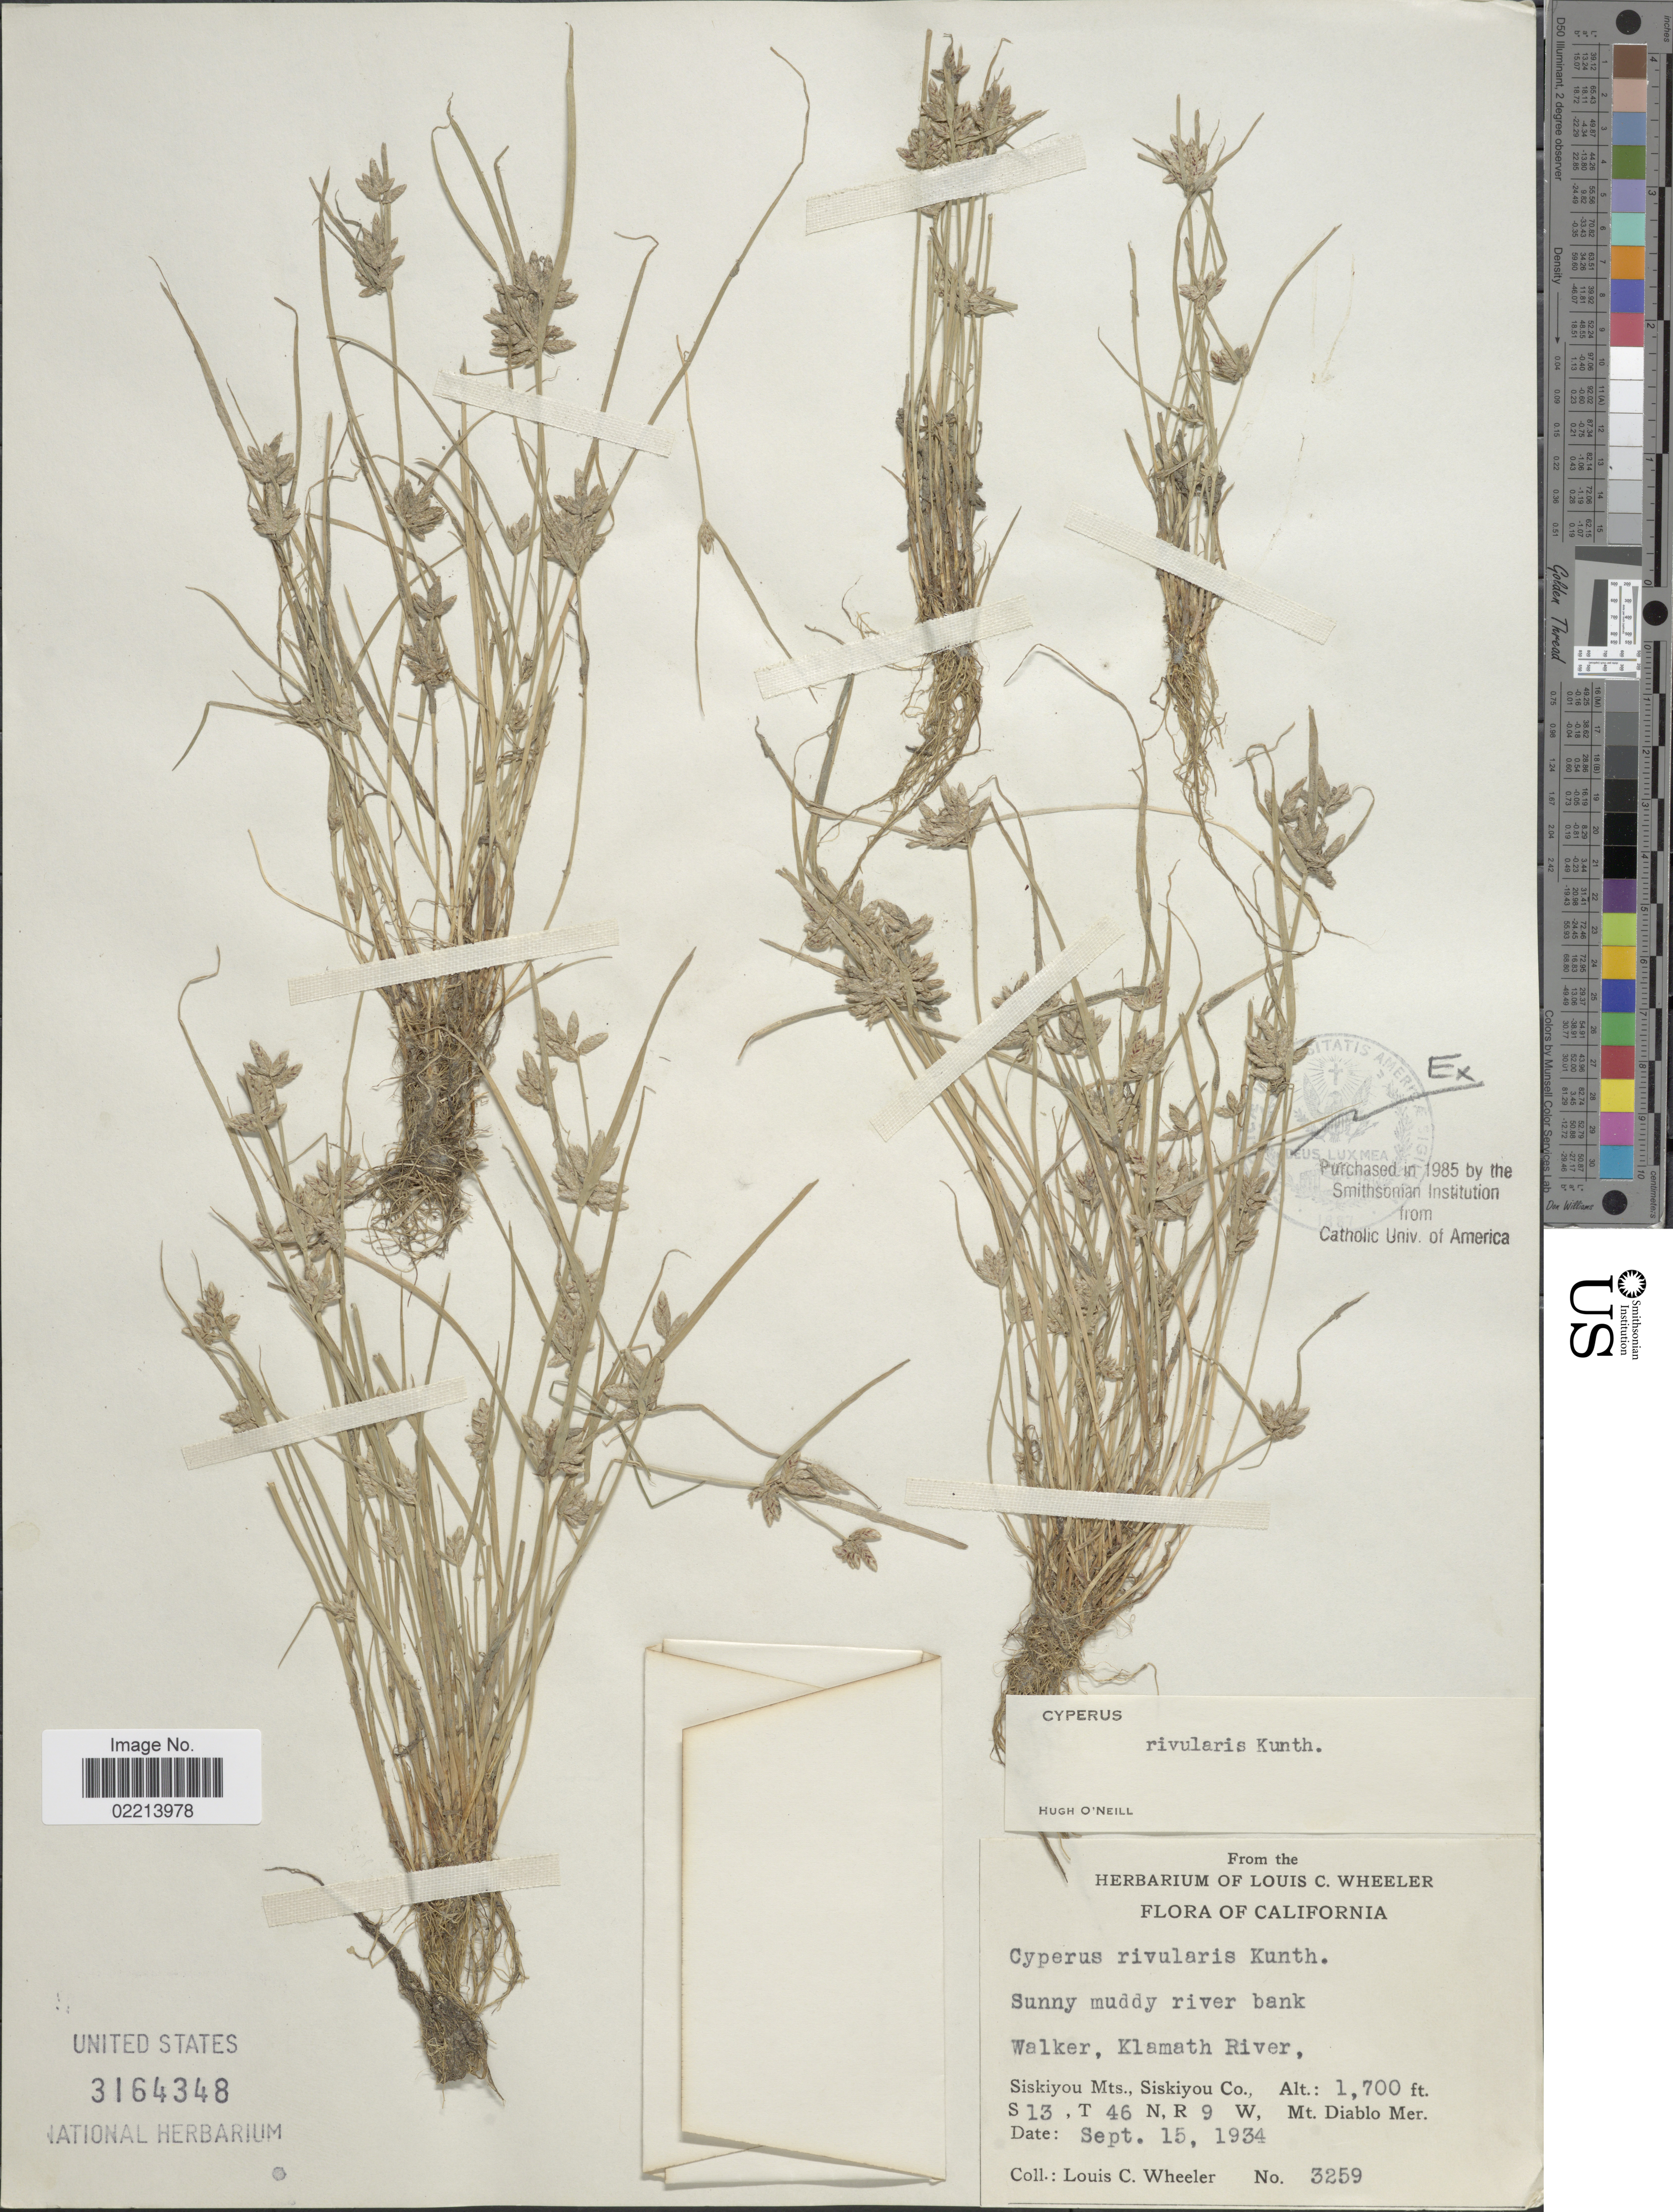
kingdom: Plantae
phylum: Tracheophyta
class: Liliopsida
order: Poales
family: Cyperaceae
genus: Cyperus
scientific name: Cyperus bipartitus Torr.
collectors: L. C. Wheeler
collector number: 3259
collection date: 1934-09-15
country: United States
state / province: California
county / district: Siskiyou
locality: Sunny muddy river bank. Walker, Klamath River, Siskiyou Mts., Siskiyou Co. S 13, T 46 N, R 9 W, Mt. Diablo Mer.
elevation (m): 1700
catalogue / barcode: US 3164348